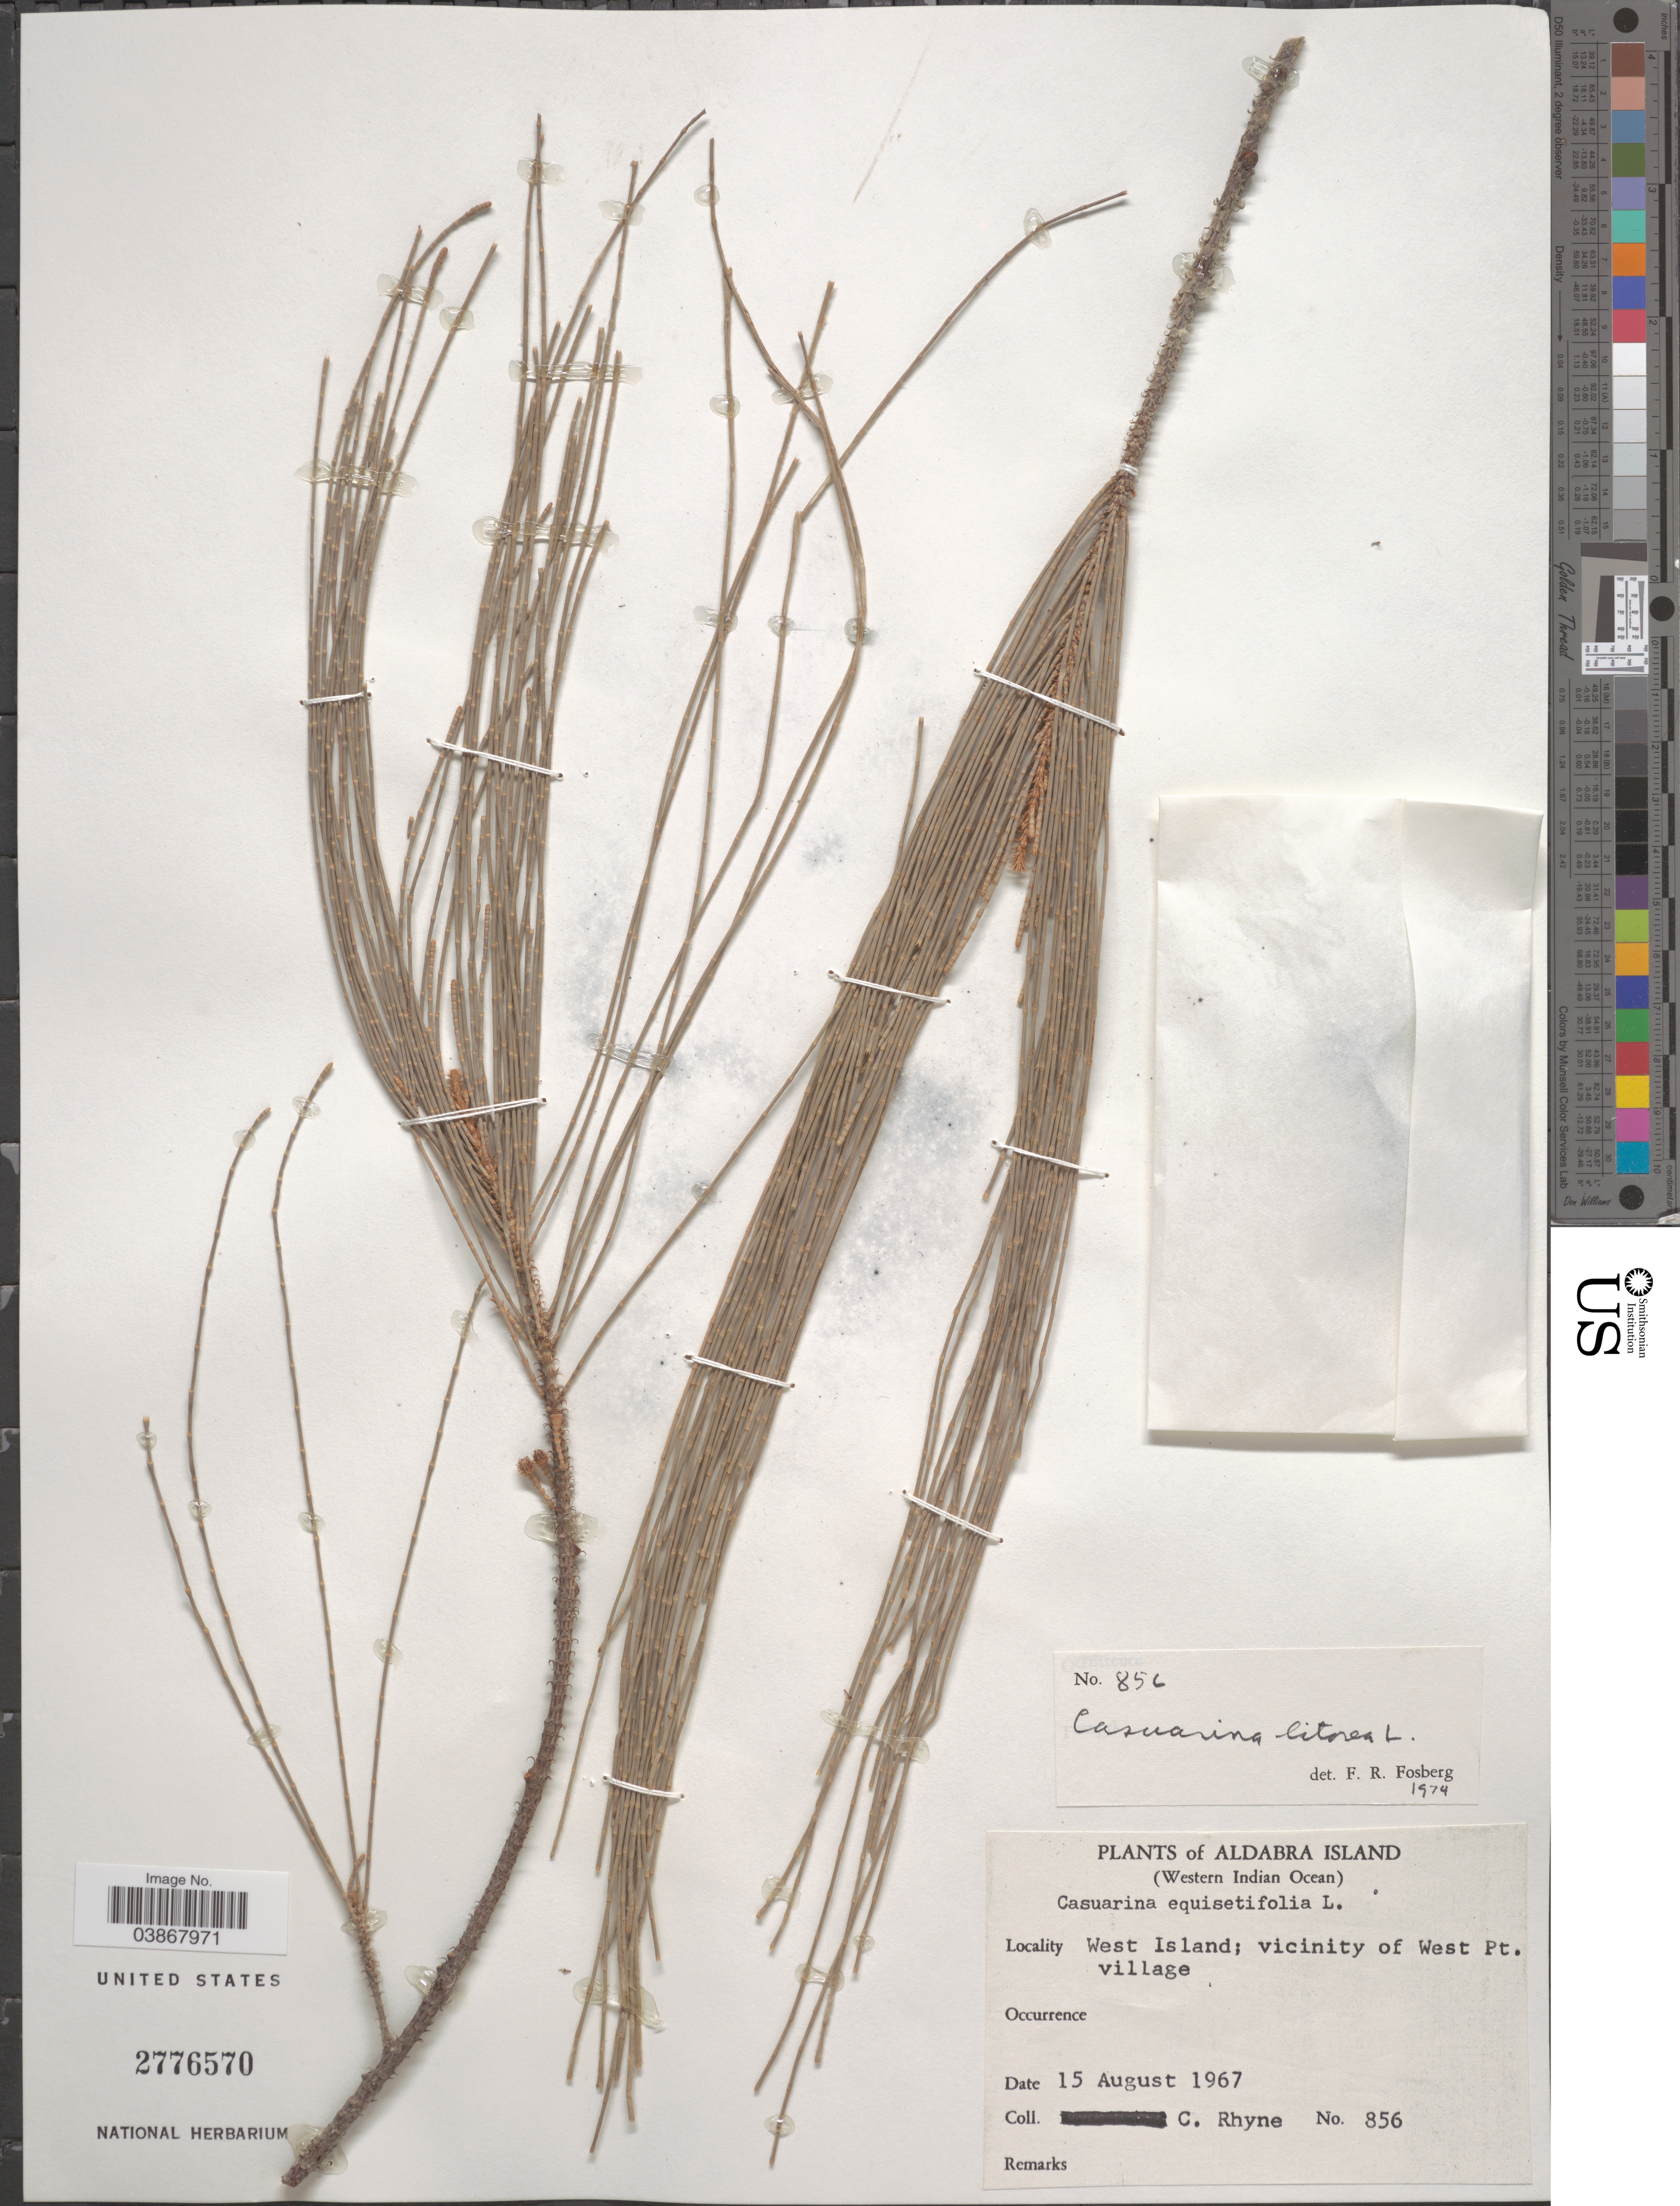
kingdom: Plantae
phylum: Tracheophyta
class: Magnoliopsida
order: Fagales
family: Casuarinaceae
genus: Casuarina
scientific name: Casuarina litorea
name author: Rumph.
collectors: C. Rhyne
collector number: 856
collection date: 1967-08-15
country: Seychelles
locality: Aldabra Island. West Island; vicinity of West Pt. village.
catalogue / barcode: US 2776570